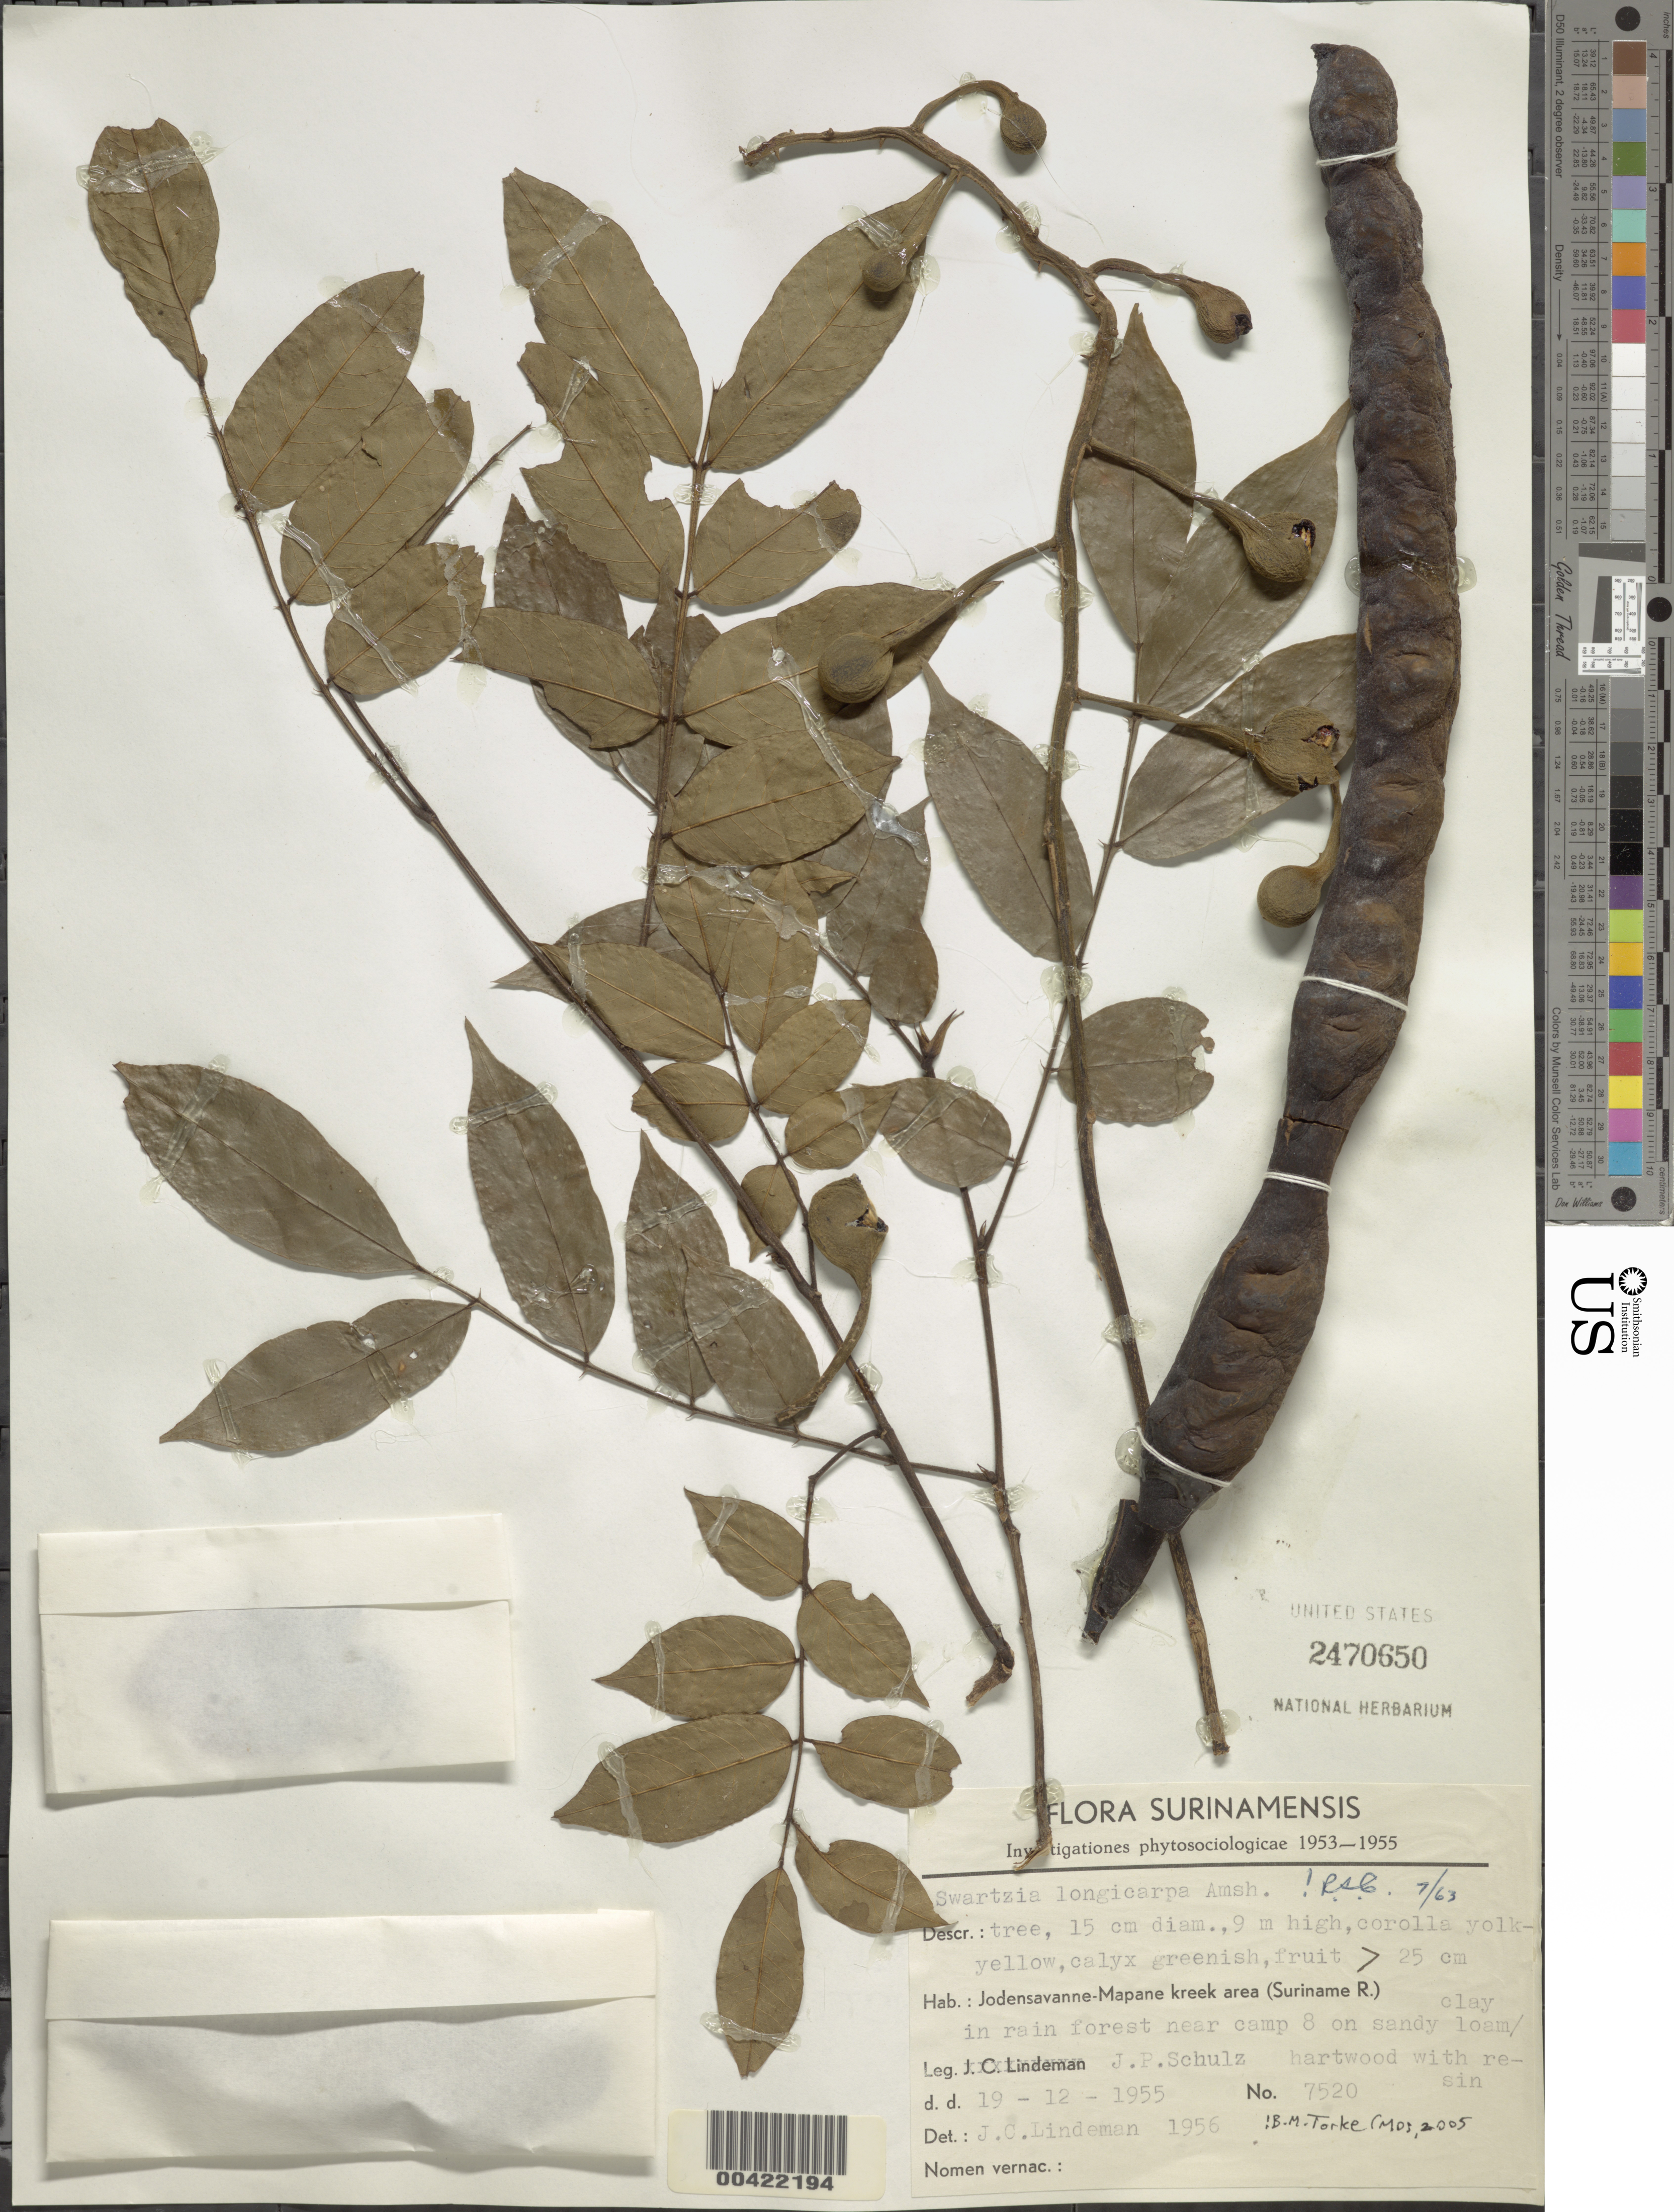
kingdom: Plantae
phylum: Tracheophyta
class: Magnoliopsida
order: Fabales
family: Fabaceae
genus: Swartzia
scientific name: Swartzia longicarpa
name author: Amshoff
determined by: Cowan, R. S.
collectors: J. P. Schulz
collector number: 7520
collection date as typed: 19 Dec 1955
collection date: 1955-12-19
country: Suriname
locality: Jodensavanne - mapane kreek area (suriname river), near camp 8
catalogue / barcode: US 2470650